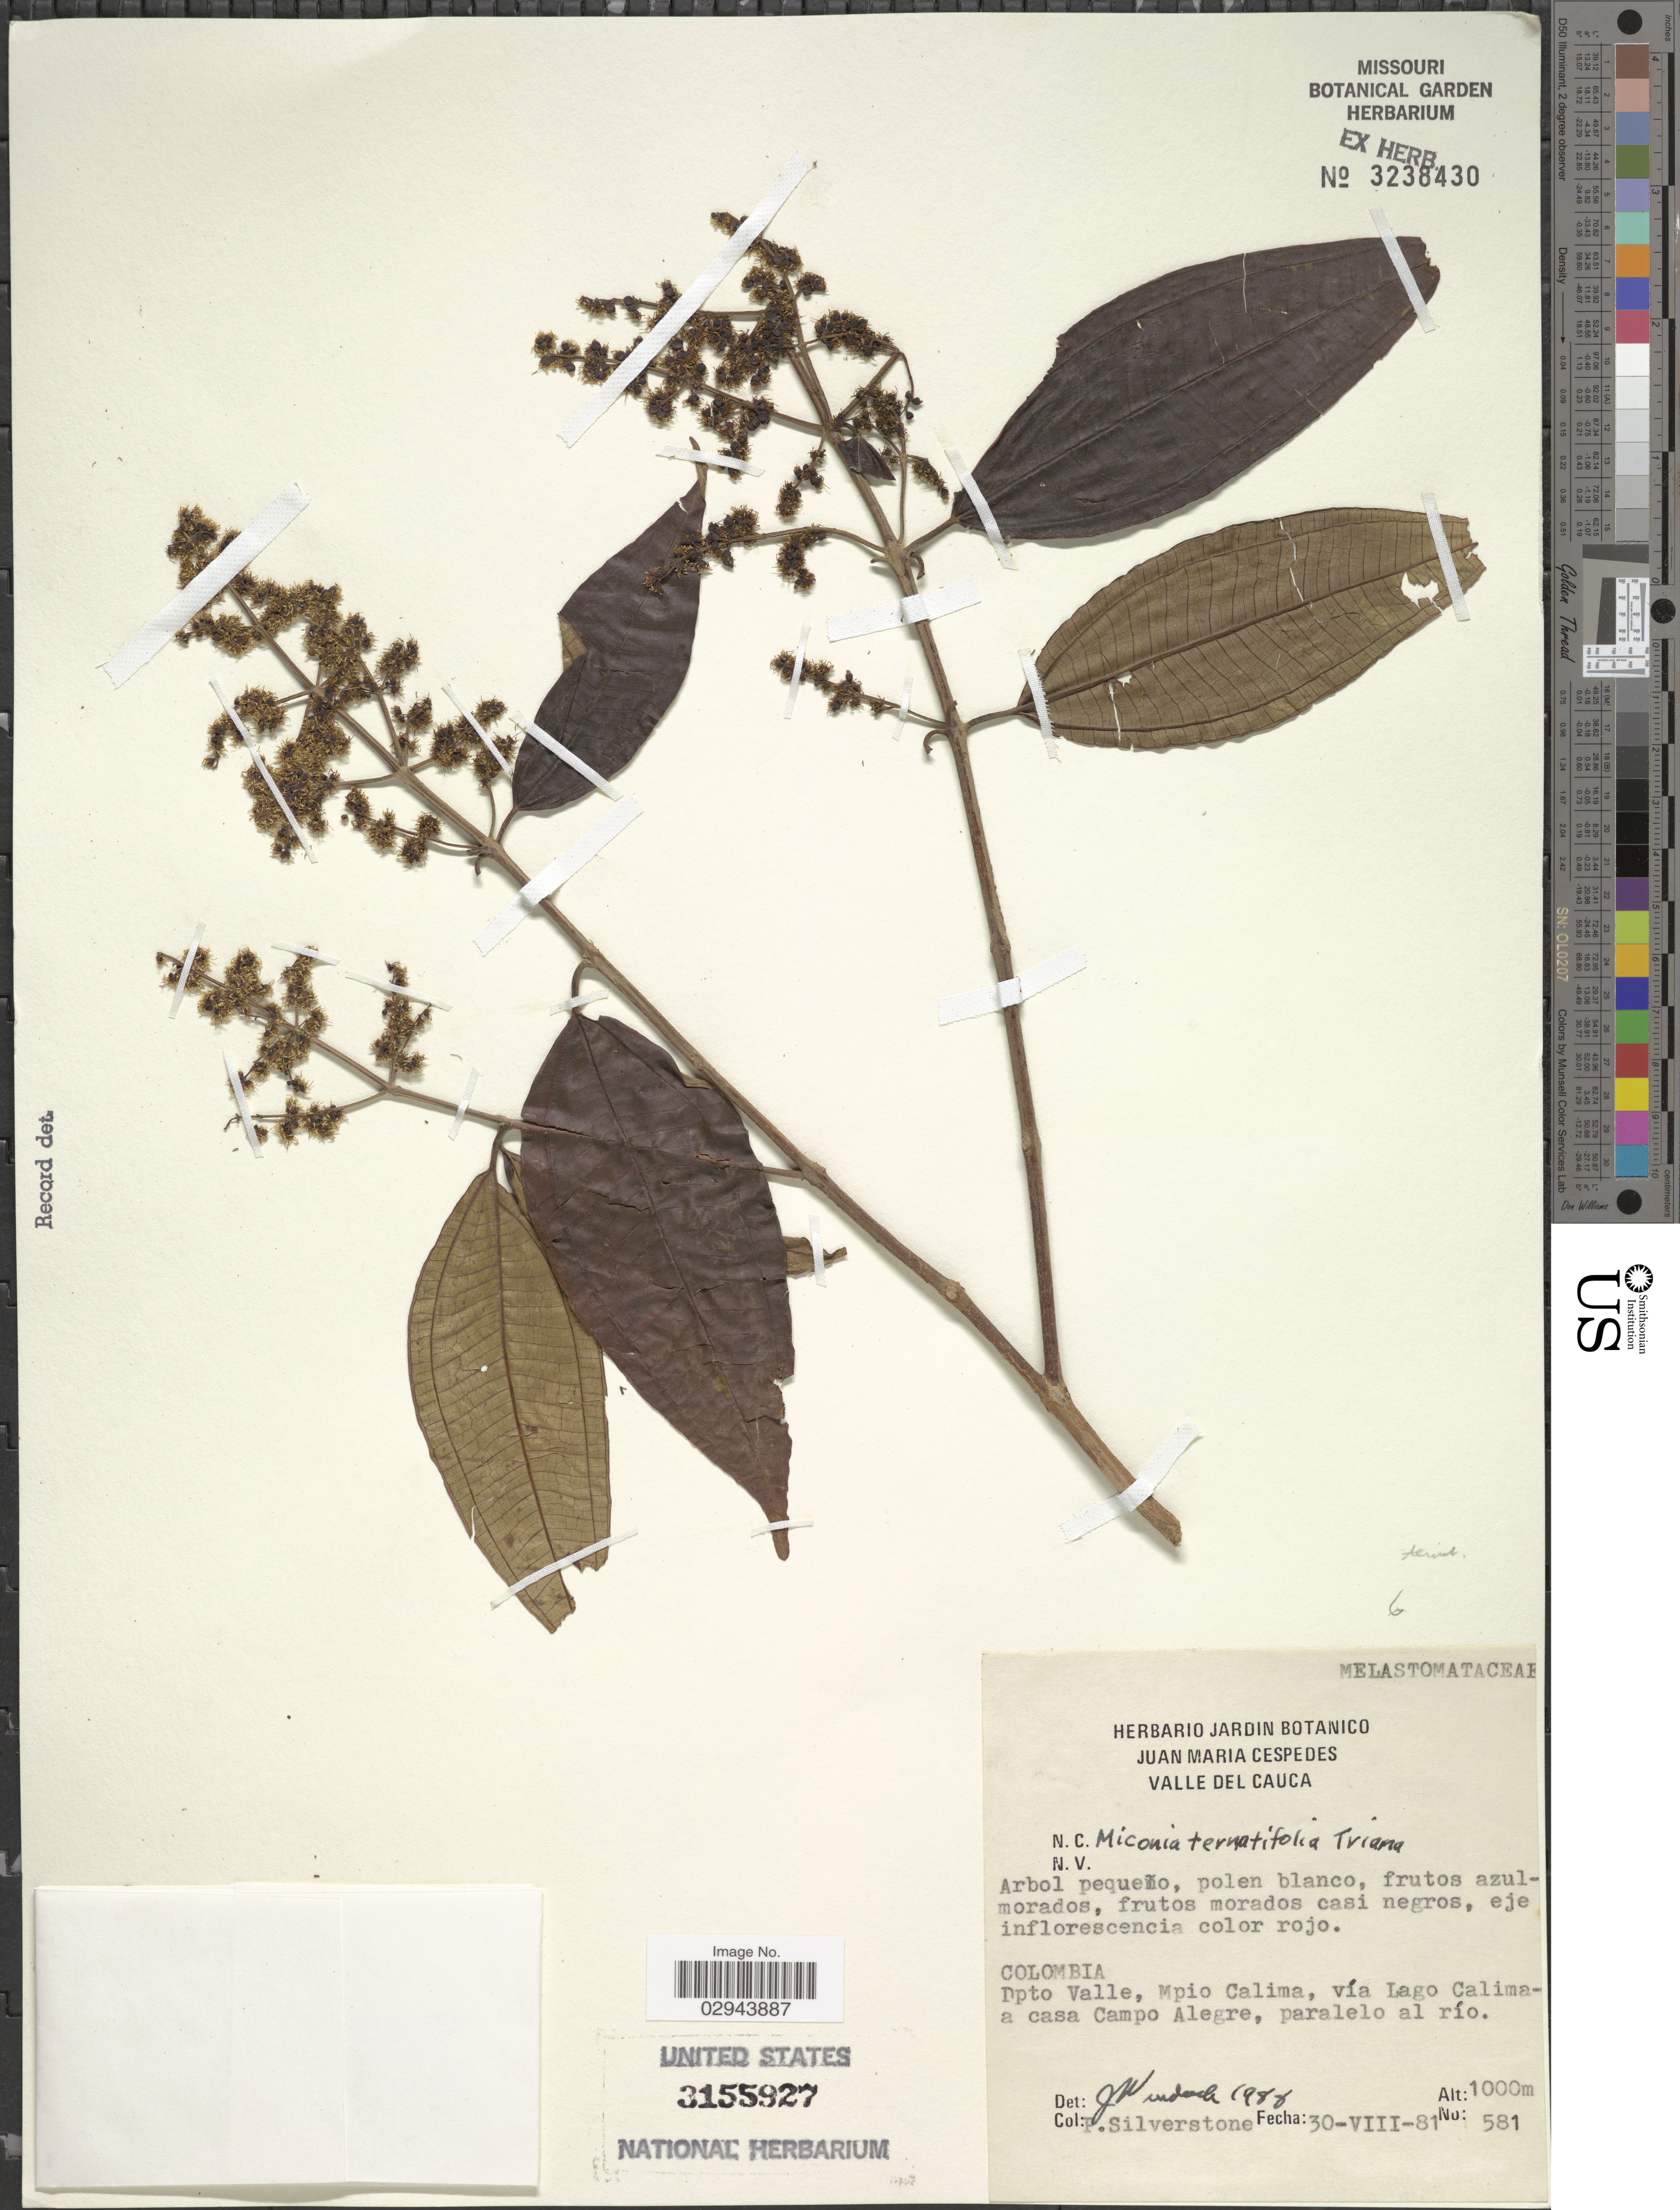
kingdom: Plantae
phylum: Tracheophyta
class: Magnoliopsida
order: Myrtales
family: Melastomataceae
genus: Miconia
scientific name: Miconia ternatifolia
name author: Triana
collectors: P. Silverstone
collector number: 581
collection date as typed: Transcribed d/m/y: 30/8/81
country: Colombia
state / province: Valle del Cauca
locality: Dpto Valle, Mpio Calima, vía Lago Calima- a casa Capo Alegre, paralelo al río.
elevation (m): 1000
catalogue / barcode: US 3155927